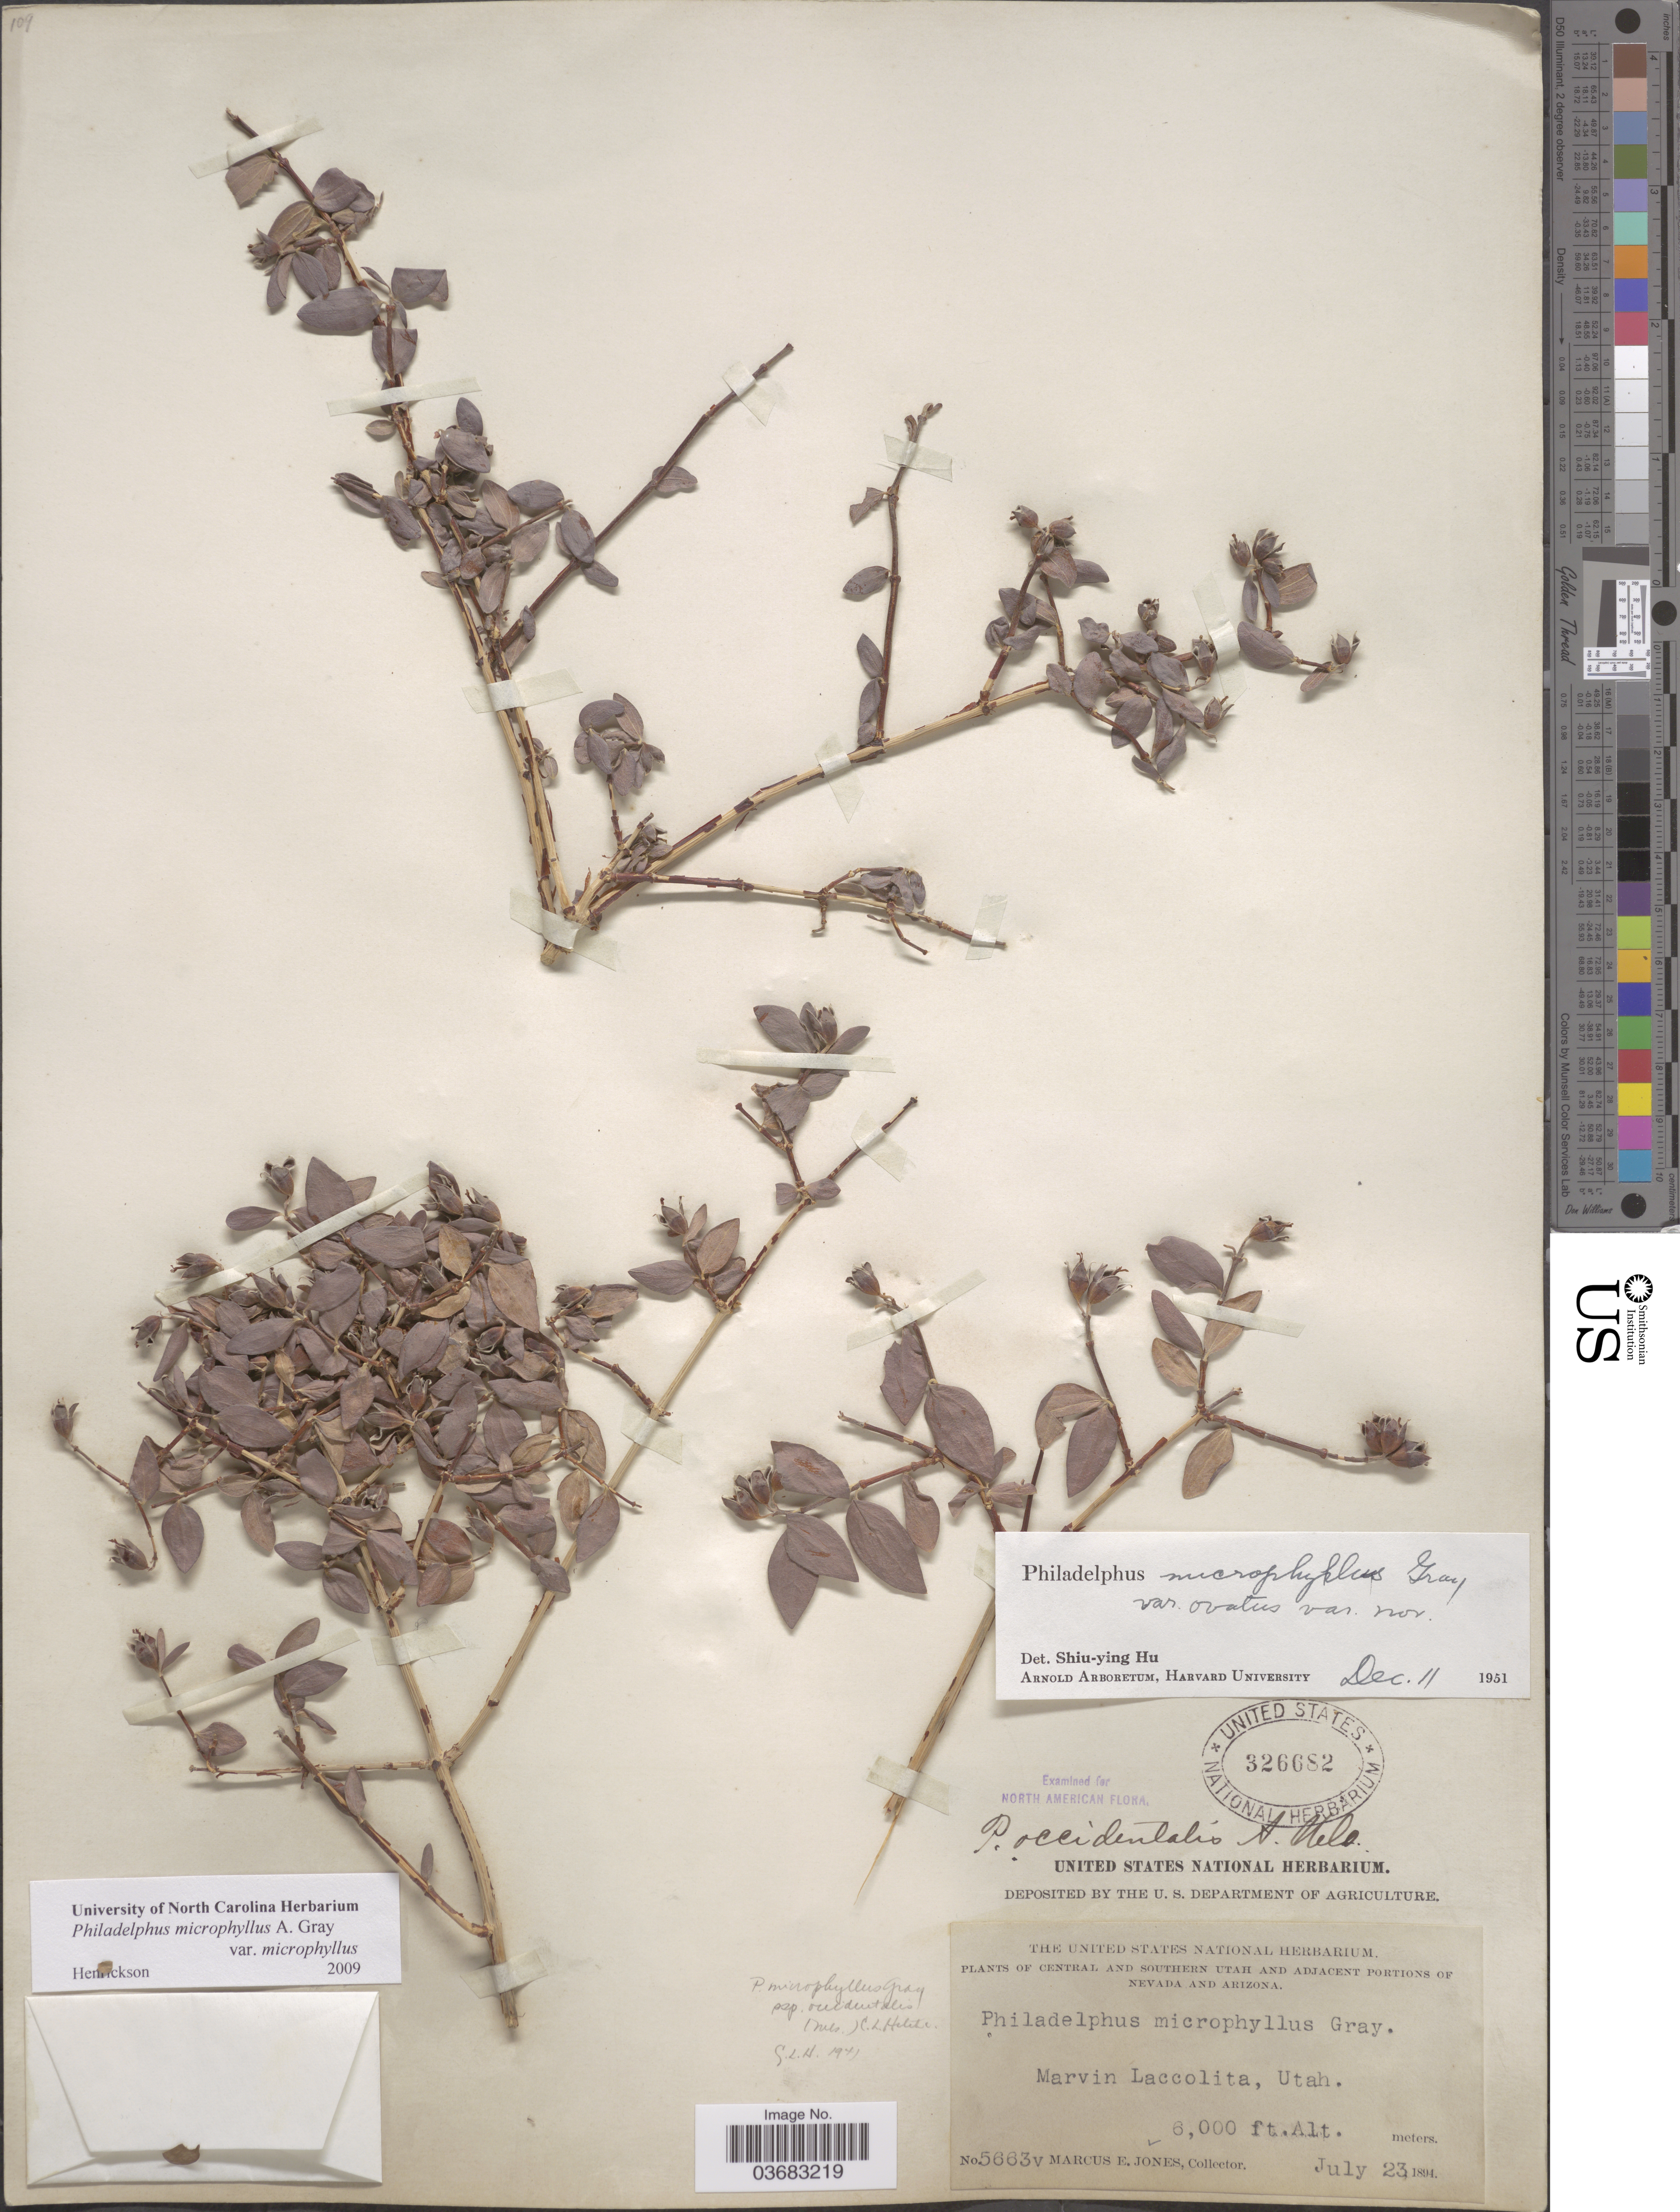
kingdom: Plantae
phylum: Tracheophyta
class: Magnoliopsida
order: Cornales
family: Hydrangeaceae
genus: Philadelphus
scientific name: Philadelphus microphyllus var. microphyllus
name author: A. Gray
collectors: M. E. Jones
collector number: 5663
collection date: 1894-07-23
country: United States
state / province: Utah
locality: Central and southern Utah. Marvin Laccolita.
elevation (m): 1829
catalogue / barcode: US 326682